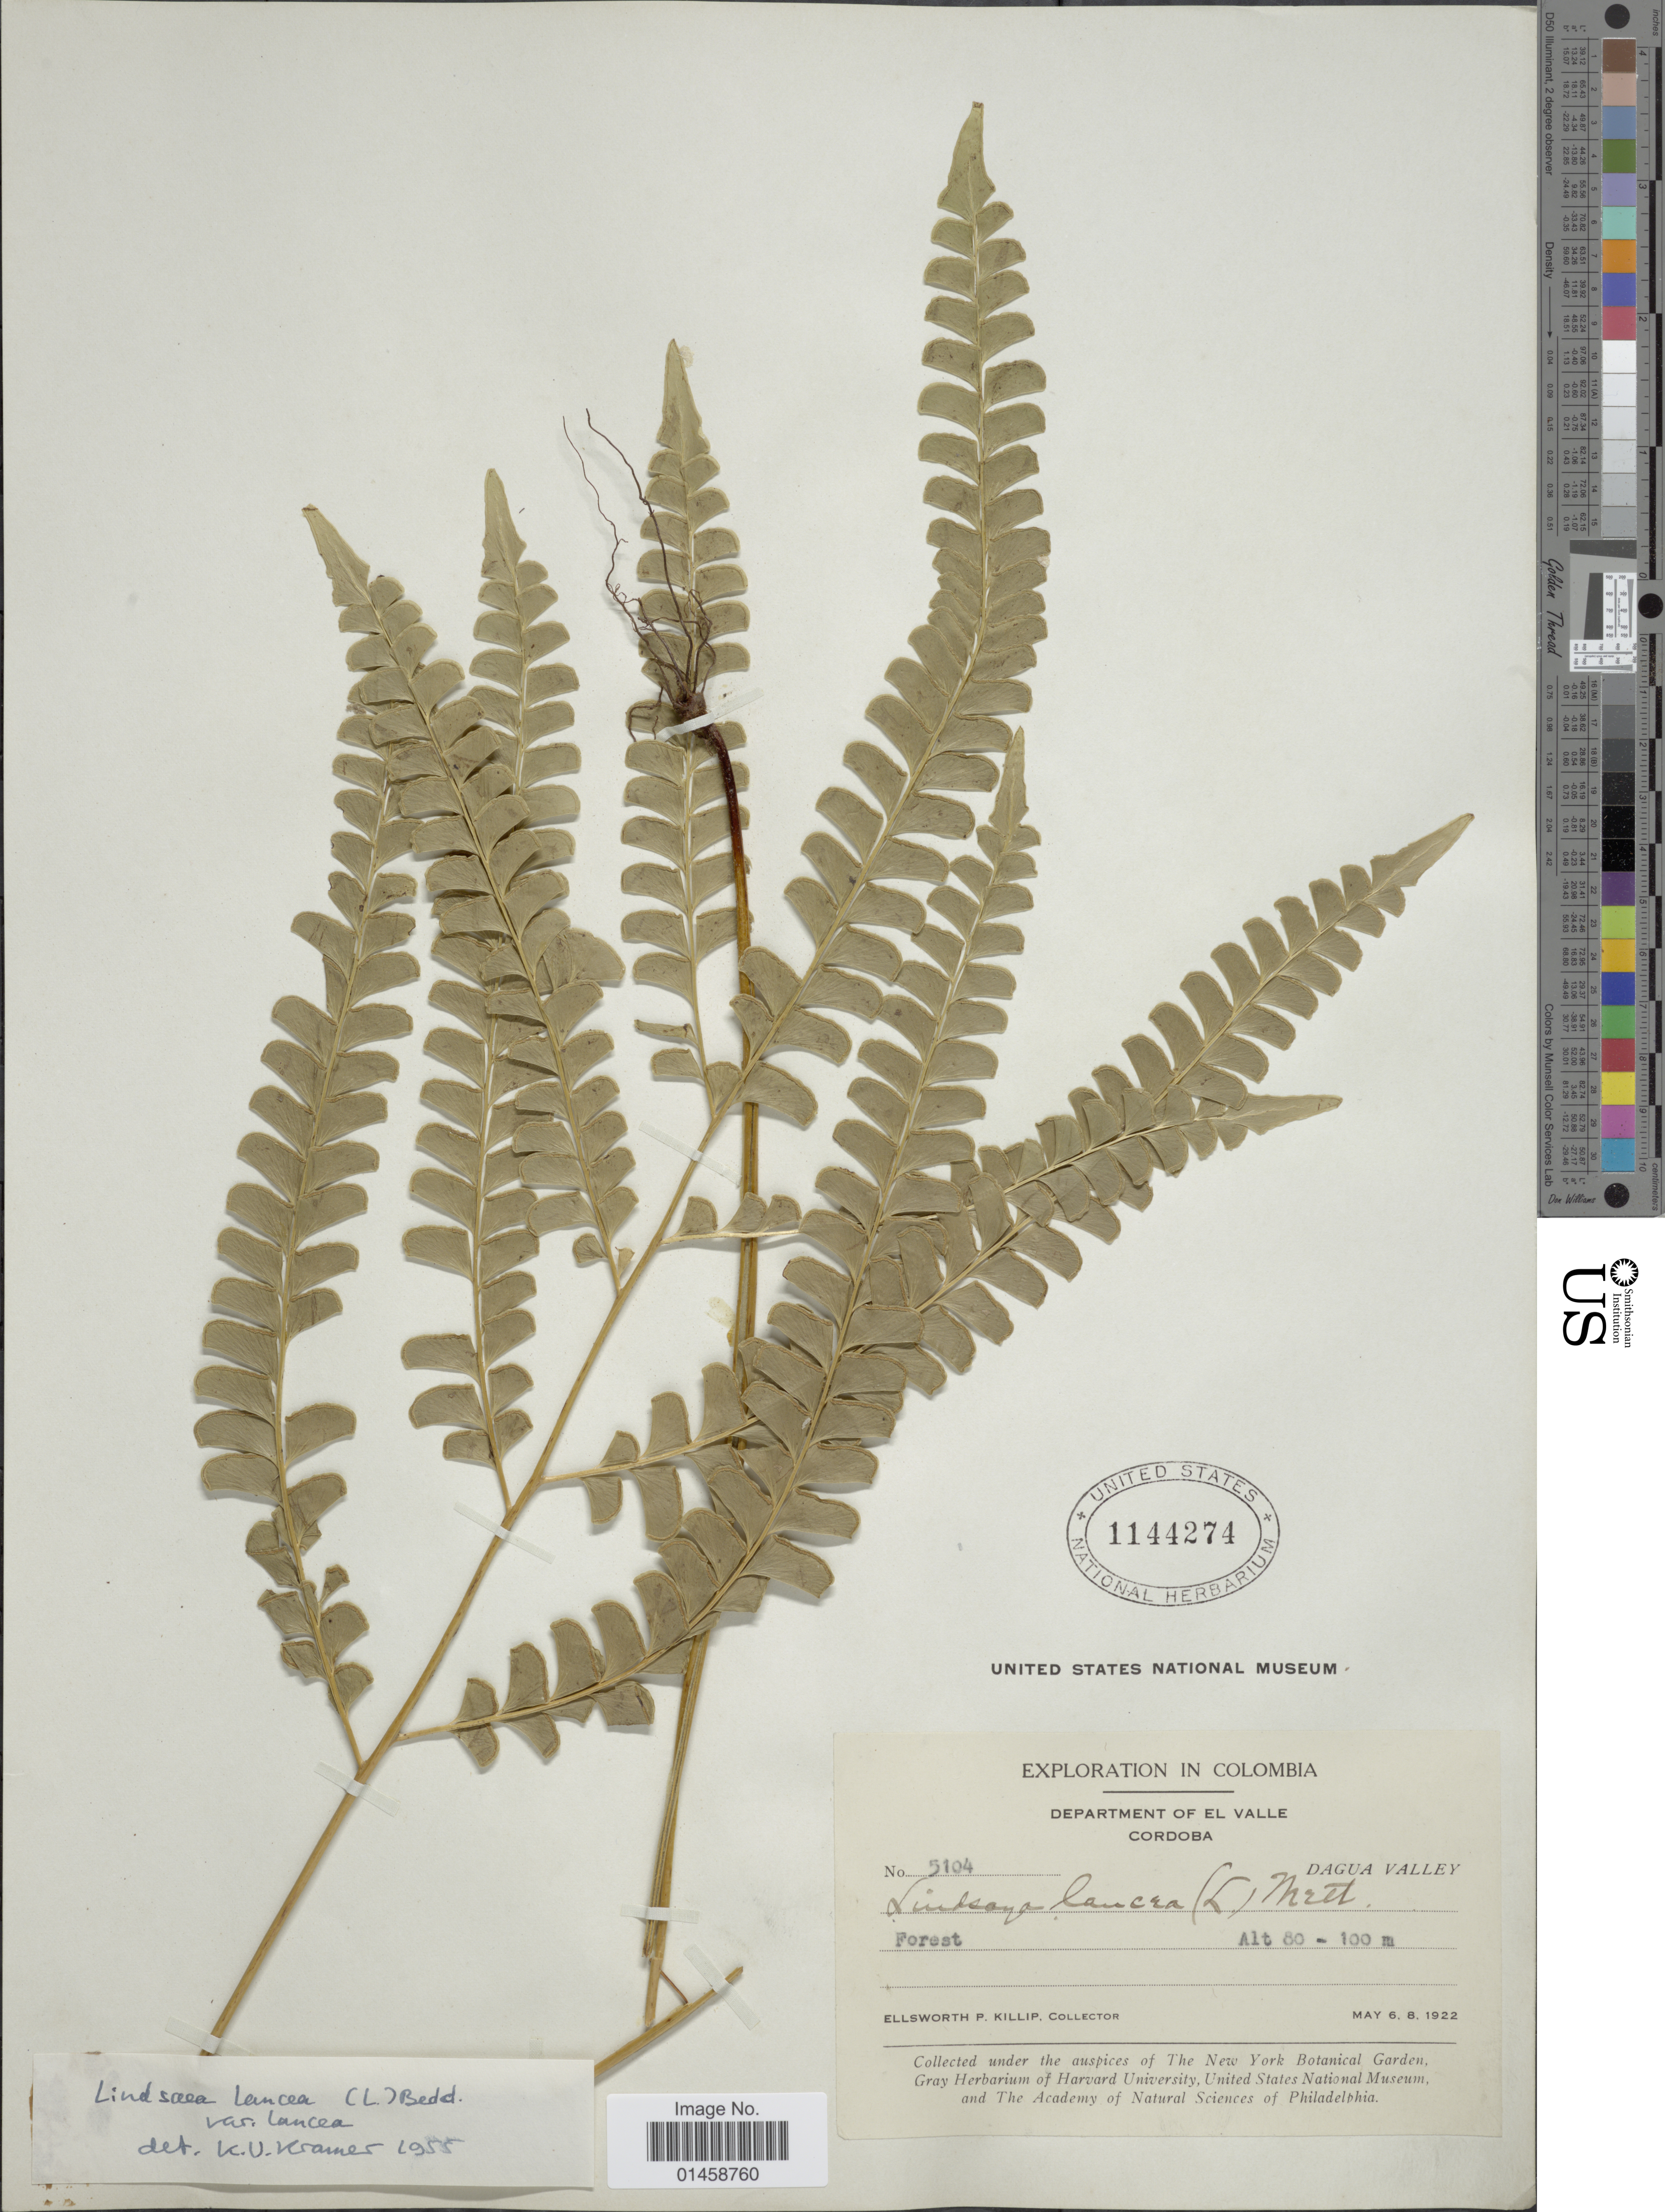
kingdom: Plantae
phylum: Tracheophyta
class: Polypodiopsida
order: Polypodiales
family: Lindsaeaceae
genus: Lindsaea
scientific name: Lindsaea lancea var. lancea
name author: (L.) Bedd.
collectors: E. P. Killip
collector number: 5104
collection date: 1922-05-06/1922-05-08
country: Colombia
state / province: Córdoba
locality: Department of El Valle, Dagua Valley.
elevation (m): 80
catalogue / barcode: US 1144274